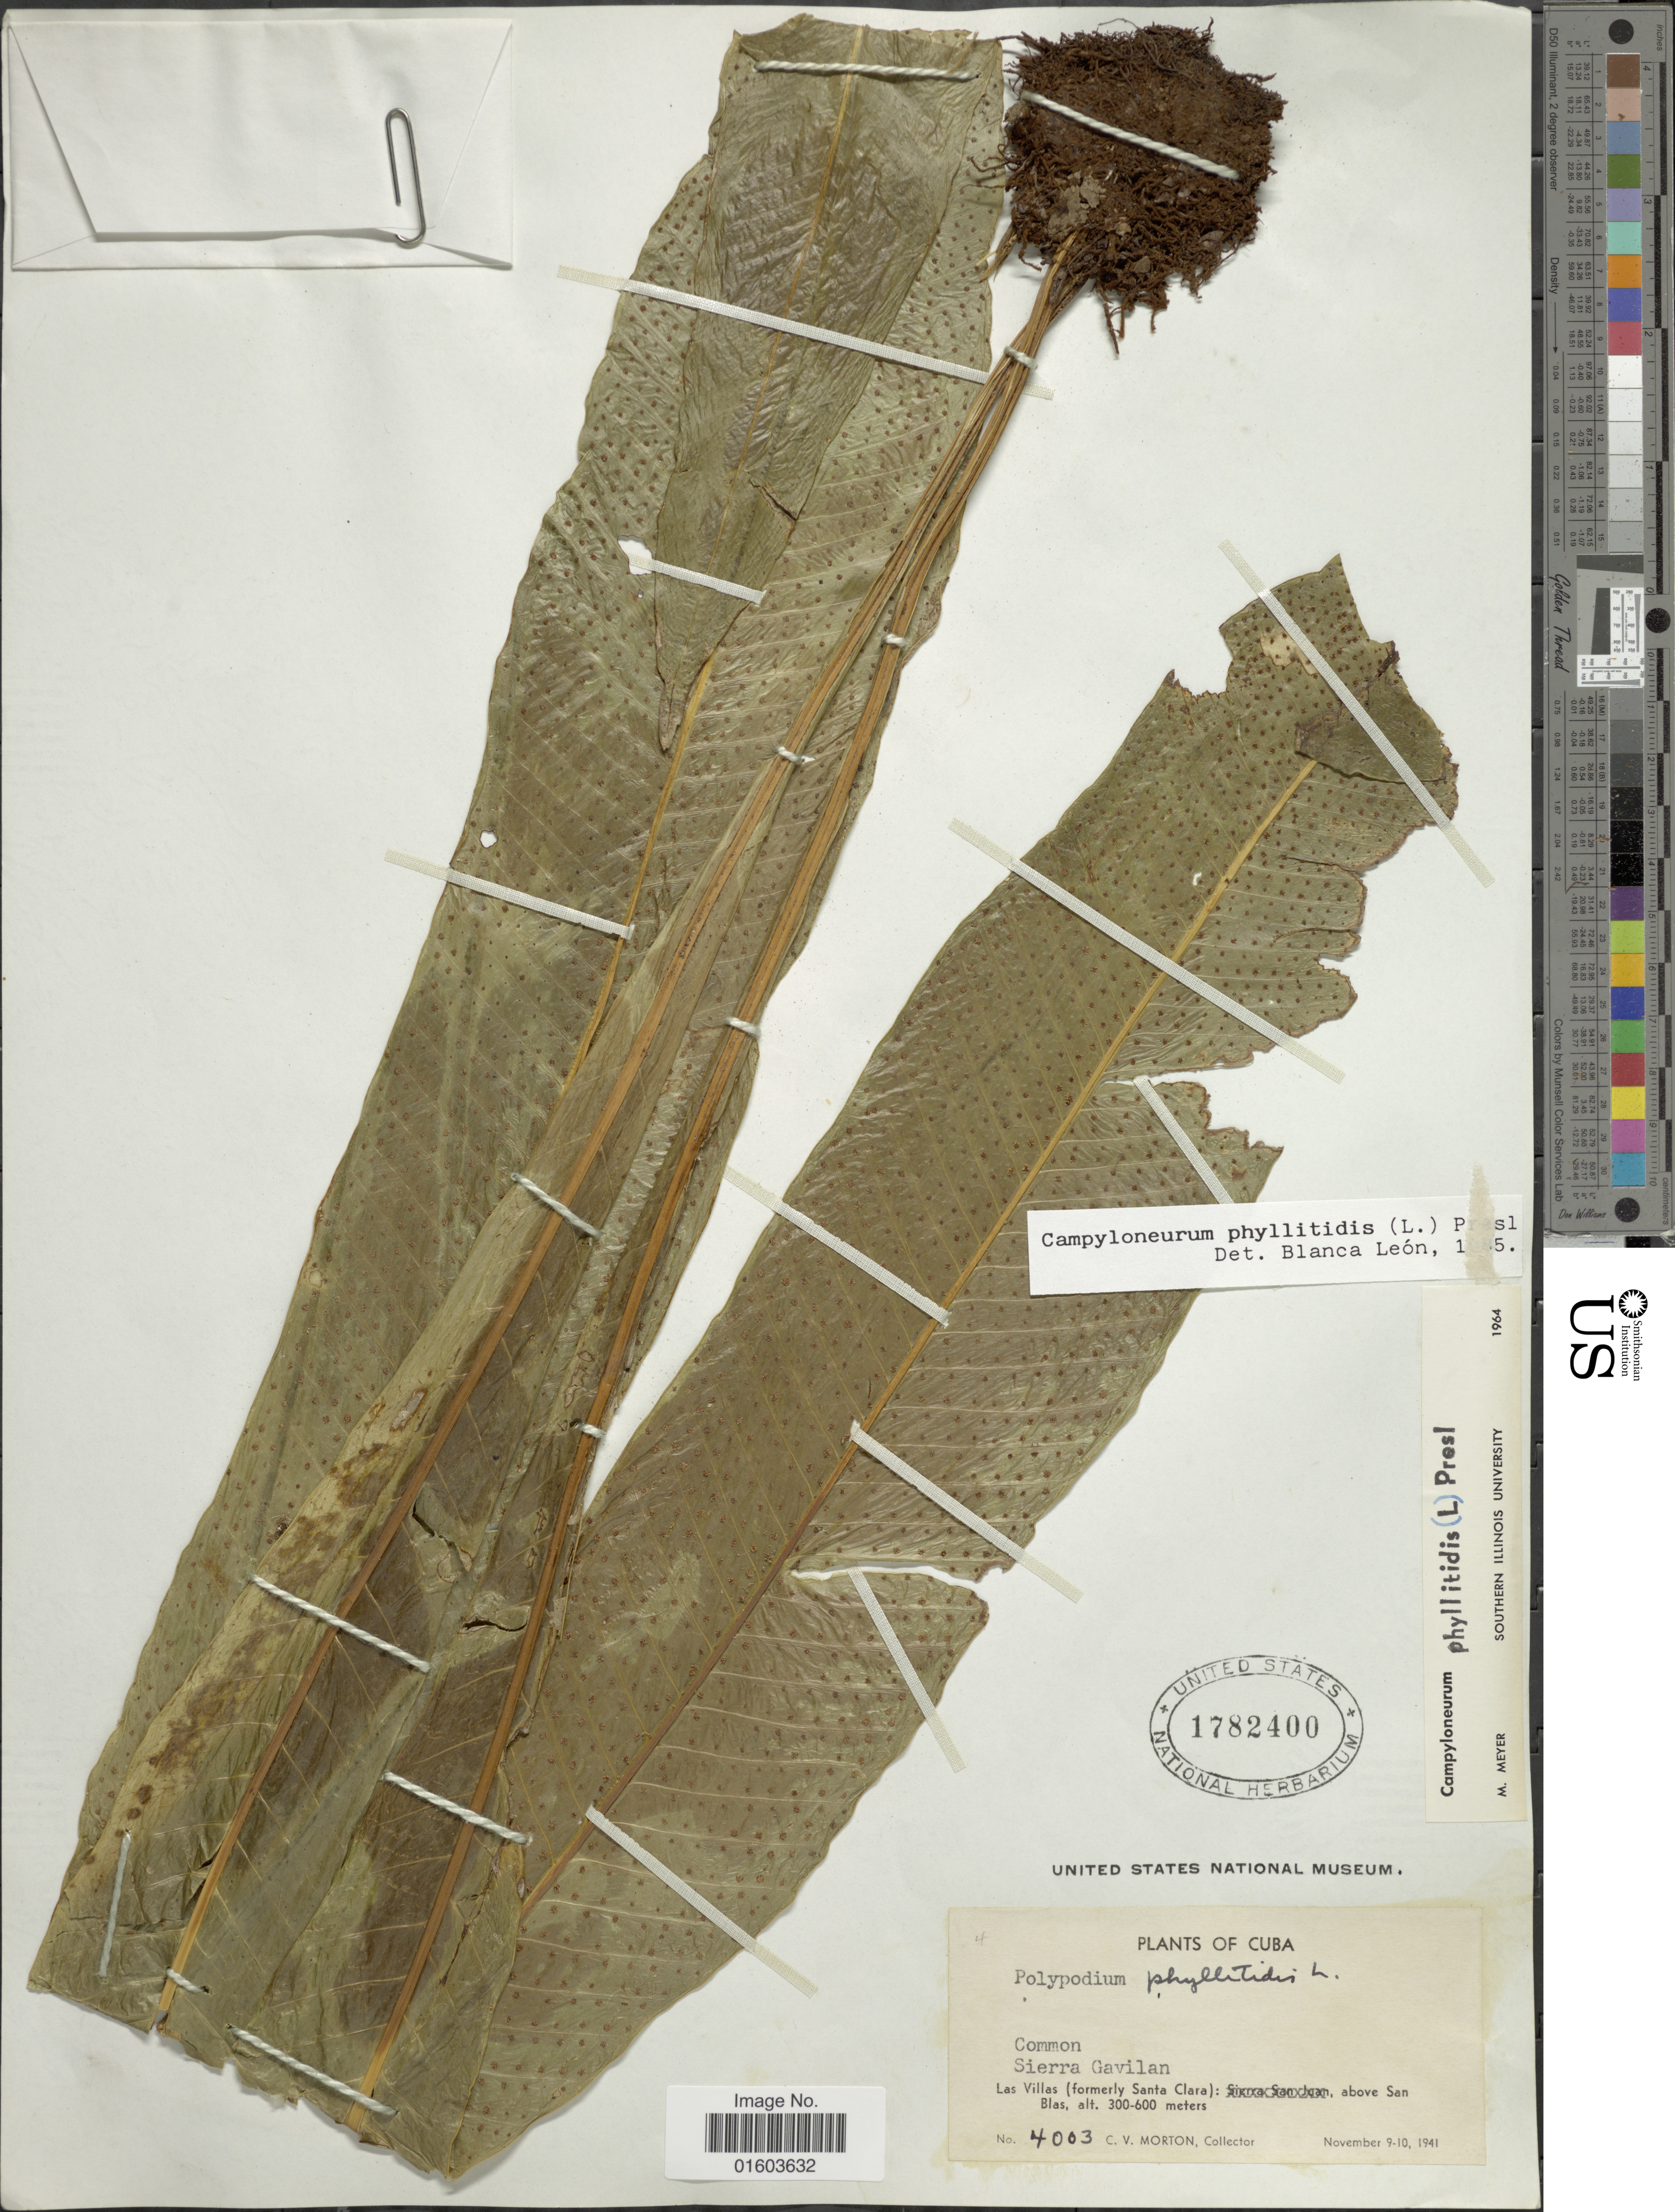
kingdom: Plantae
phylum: Tracheophyta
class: Polypodiopsida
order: Polypodiales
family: Polypodiaceae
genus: Campyloneurum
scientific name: Campyloneurum phyllitidis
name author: (L.) C. Presl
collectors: C. V. Morton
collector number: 4003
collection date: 1941-11-09/1941-11-10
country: Cuba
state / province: Las Villas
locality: Las Villas (formerlt Santa Clara): above San Blas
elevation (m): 300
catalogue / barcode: US 1782400